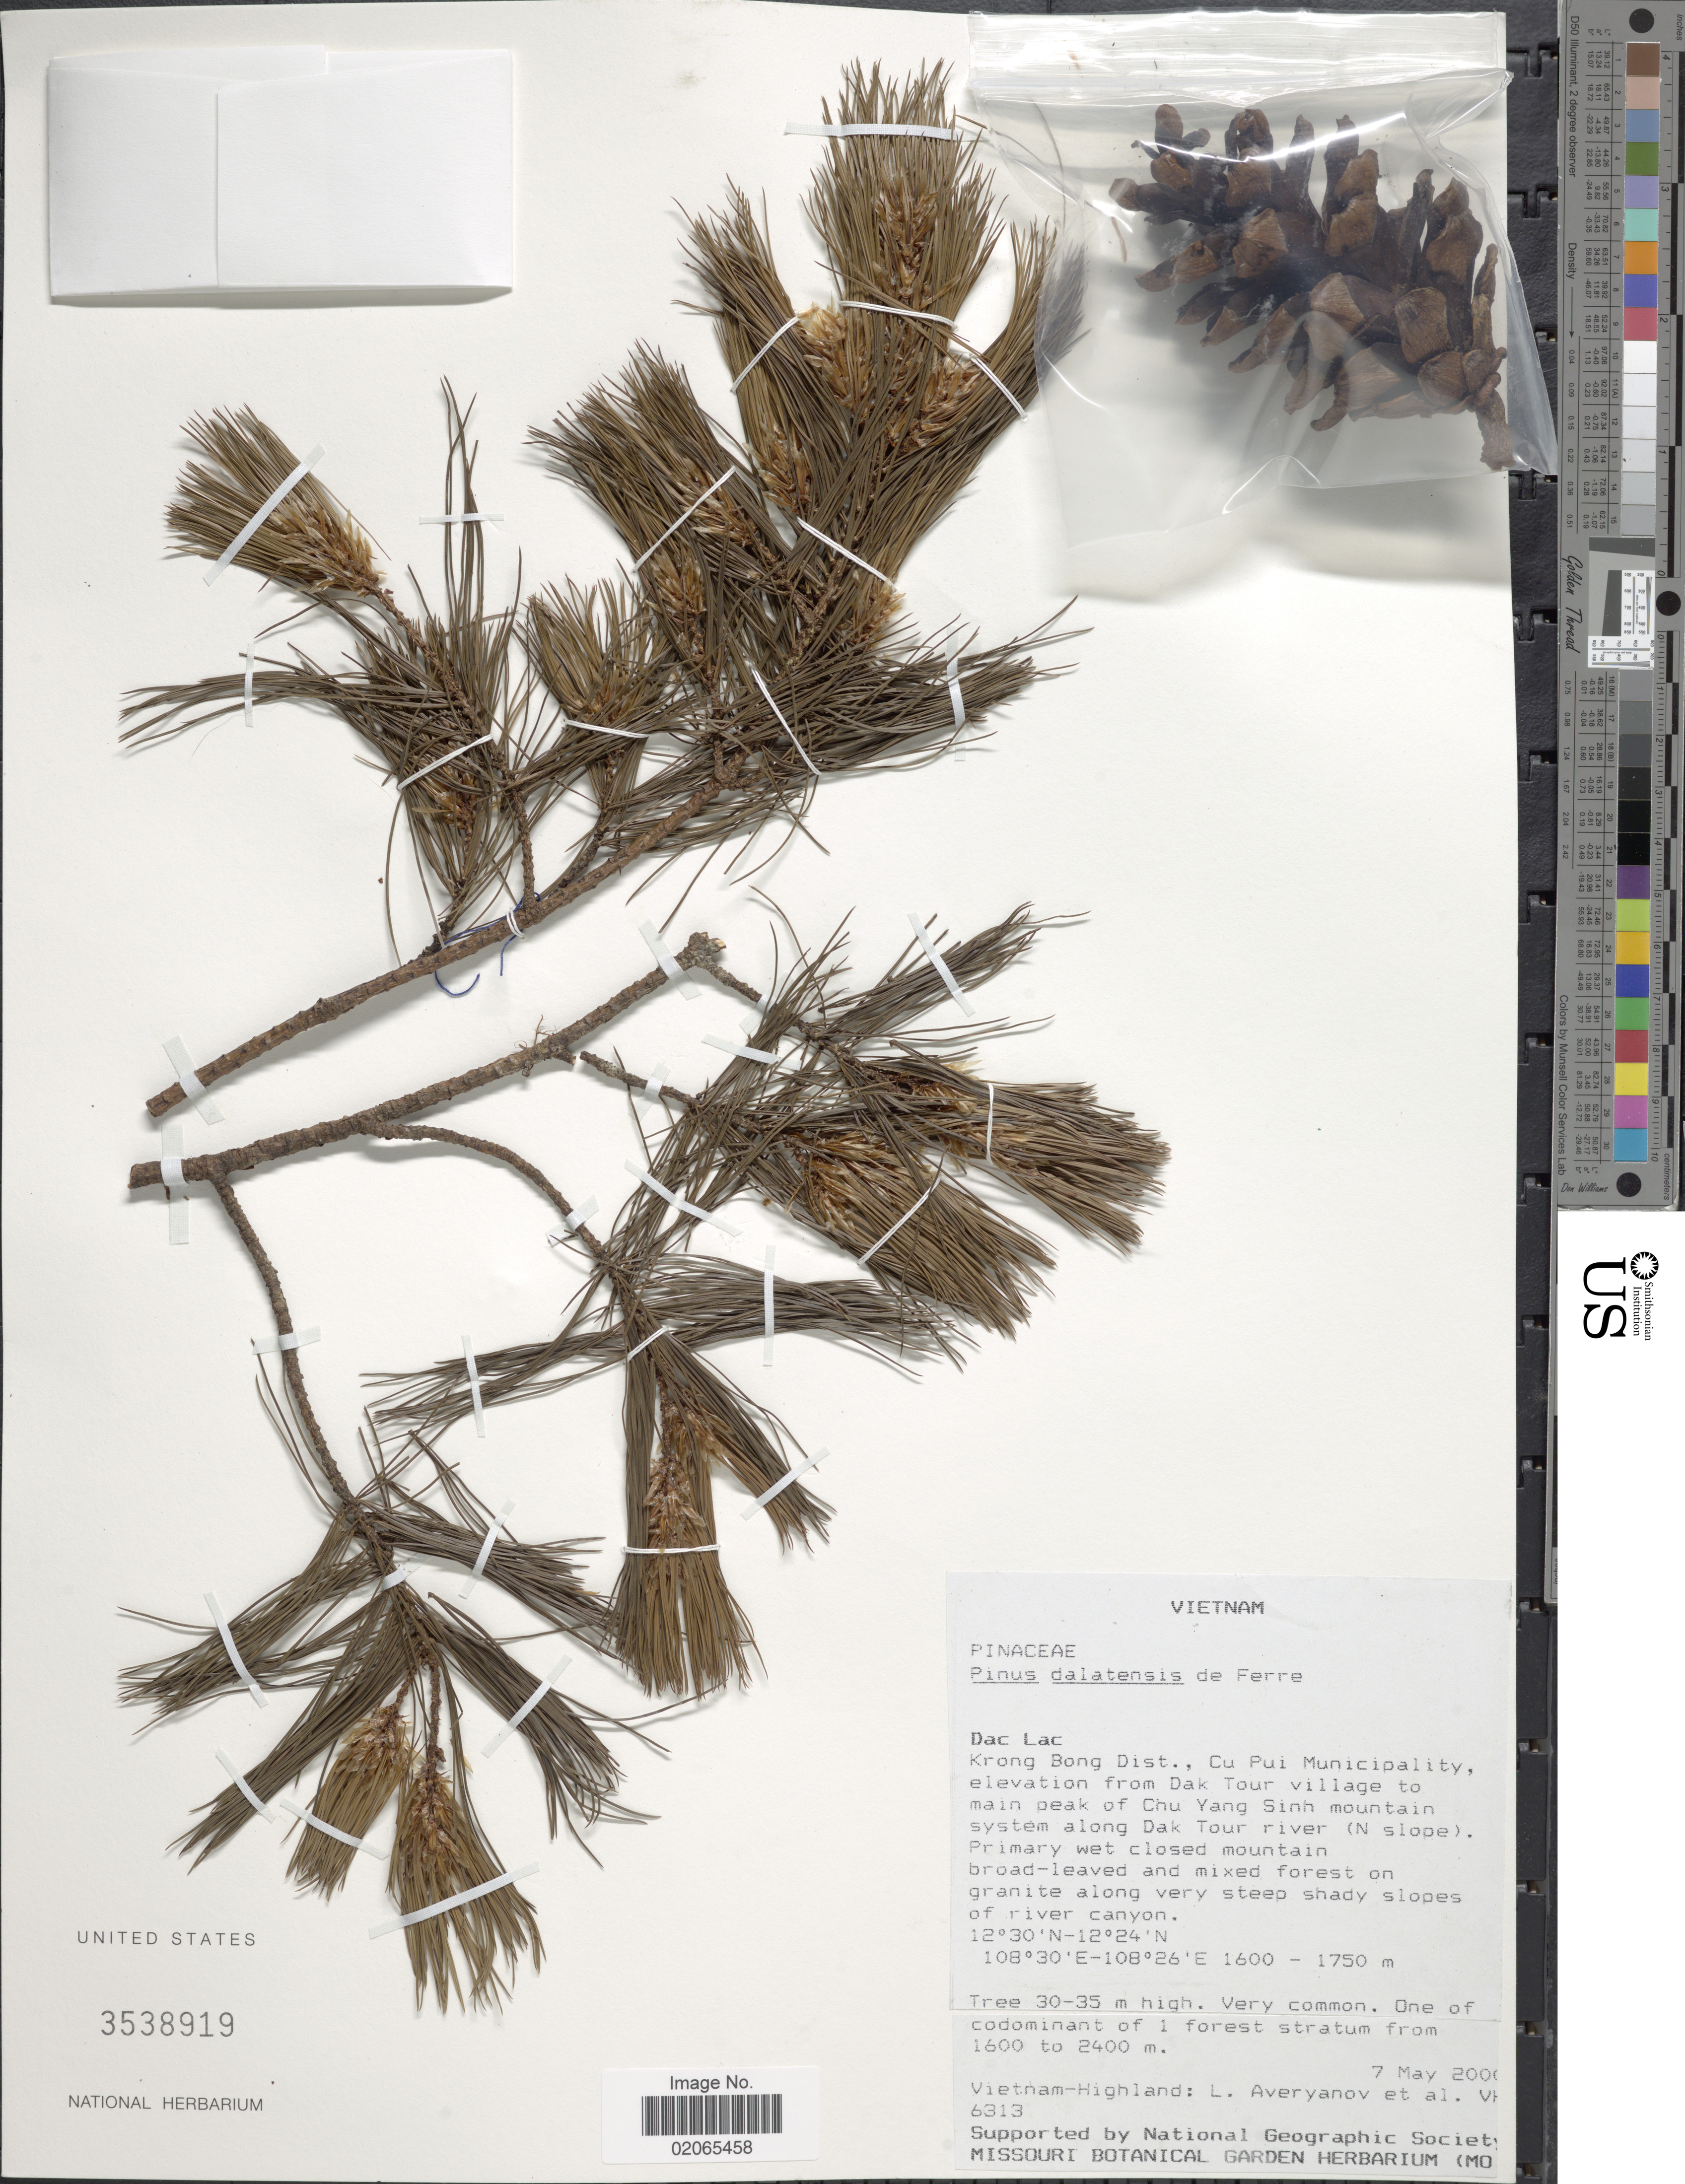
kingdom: Plantae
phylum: Tracheophyta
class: Pinopsida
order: Pinales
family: Pinaceae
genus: Pinus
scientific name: Pinus dalatensis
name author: Ferré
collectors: L. Averyanov & et al.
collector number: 6313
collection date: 2000-05-07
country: Vietnam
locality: Dac lac, Krong Bong Dist., Cu Pui Municipality, elevation from Dak Tour village to main peak of Chu Yang Sinh mountain system along Dak Tour river (N slope)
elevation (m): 1600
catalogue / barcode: US 3538919